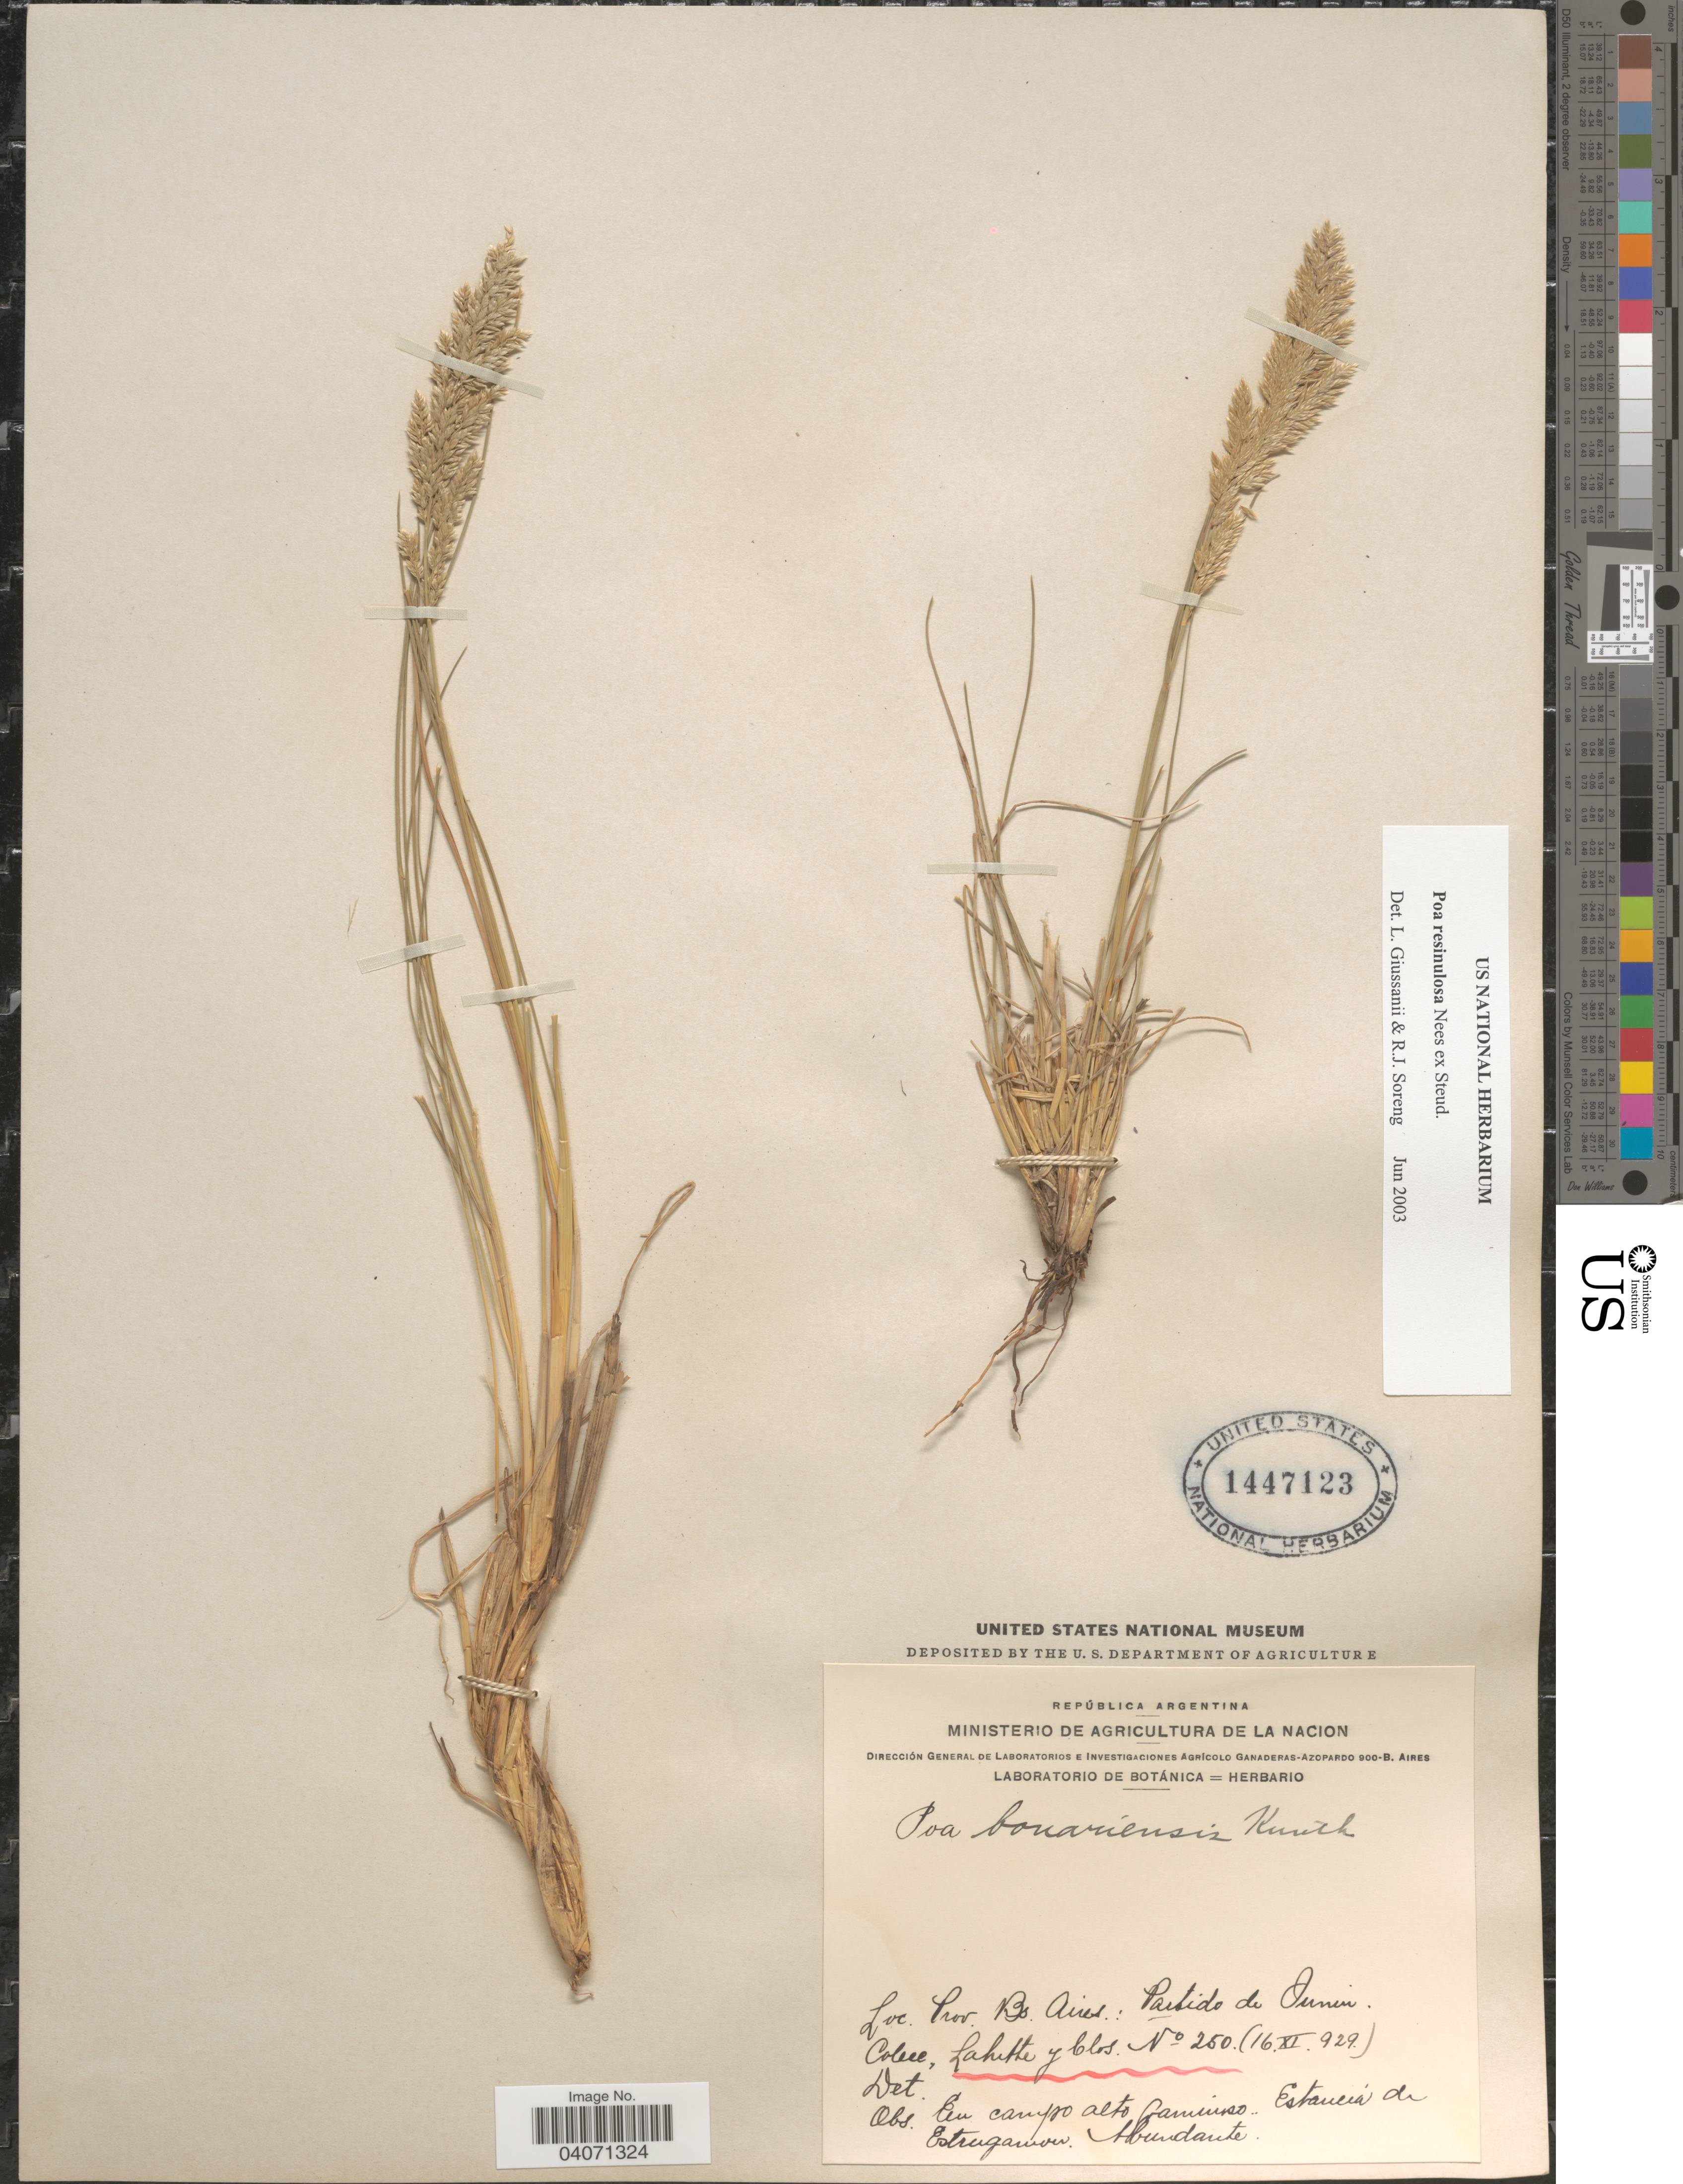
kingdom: Plantae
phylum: Tracheophyta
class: Liliopsida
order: Poales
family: Poaceae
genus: Poa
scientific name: Poa resinulosa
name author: Nees ex Steud.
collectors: -. Lahitte & Clos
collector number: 250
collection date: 1929-11-16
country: Argentina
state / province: Buenos Aires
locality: Partido de Junin. En campo alto graminoso. Estancia de Estrugamou.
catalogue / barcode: US 1447123